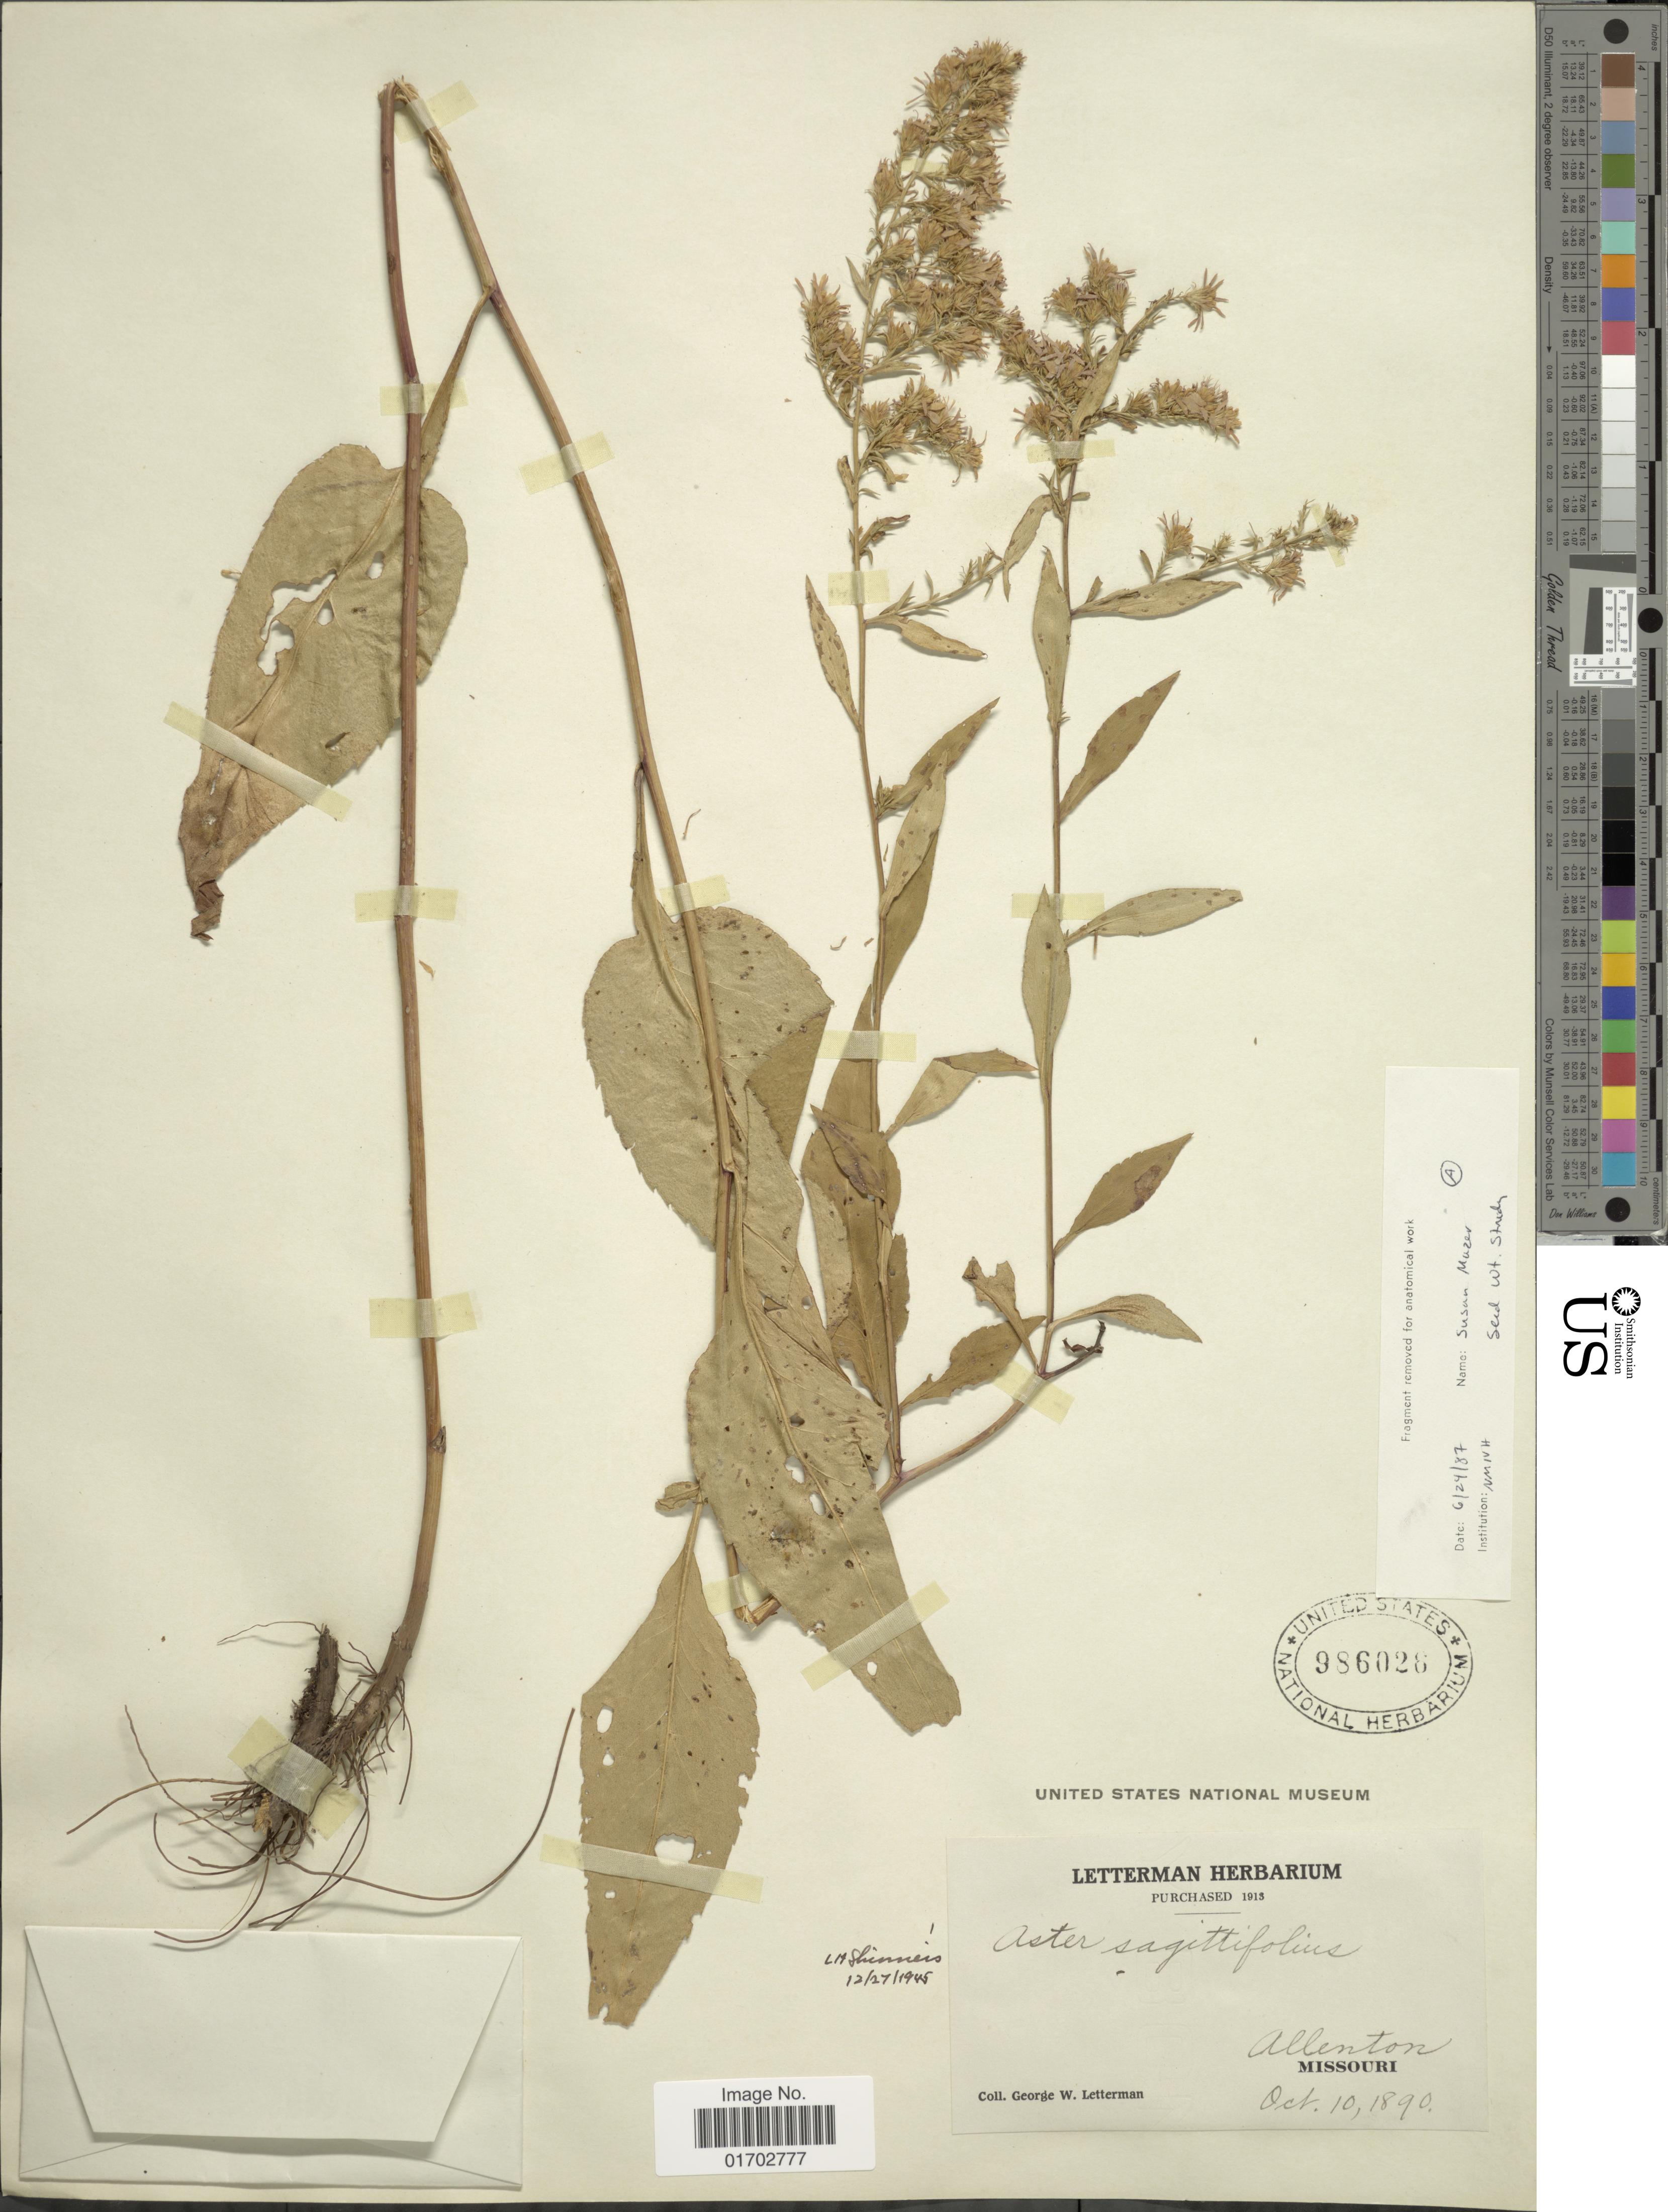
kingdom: Plantae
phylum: Tracheophyta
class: Magnoliopsida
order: Asterales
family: Asteraceae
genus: Symphyotrichum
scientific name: Symphyotrichum sagittifolium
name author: (Wedem. ex Willd.) G.L. Nesom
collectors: G. W. Letterman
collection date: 1890-10-10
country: United States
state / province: Missouri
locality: Allenton.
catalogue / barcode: US 986026